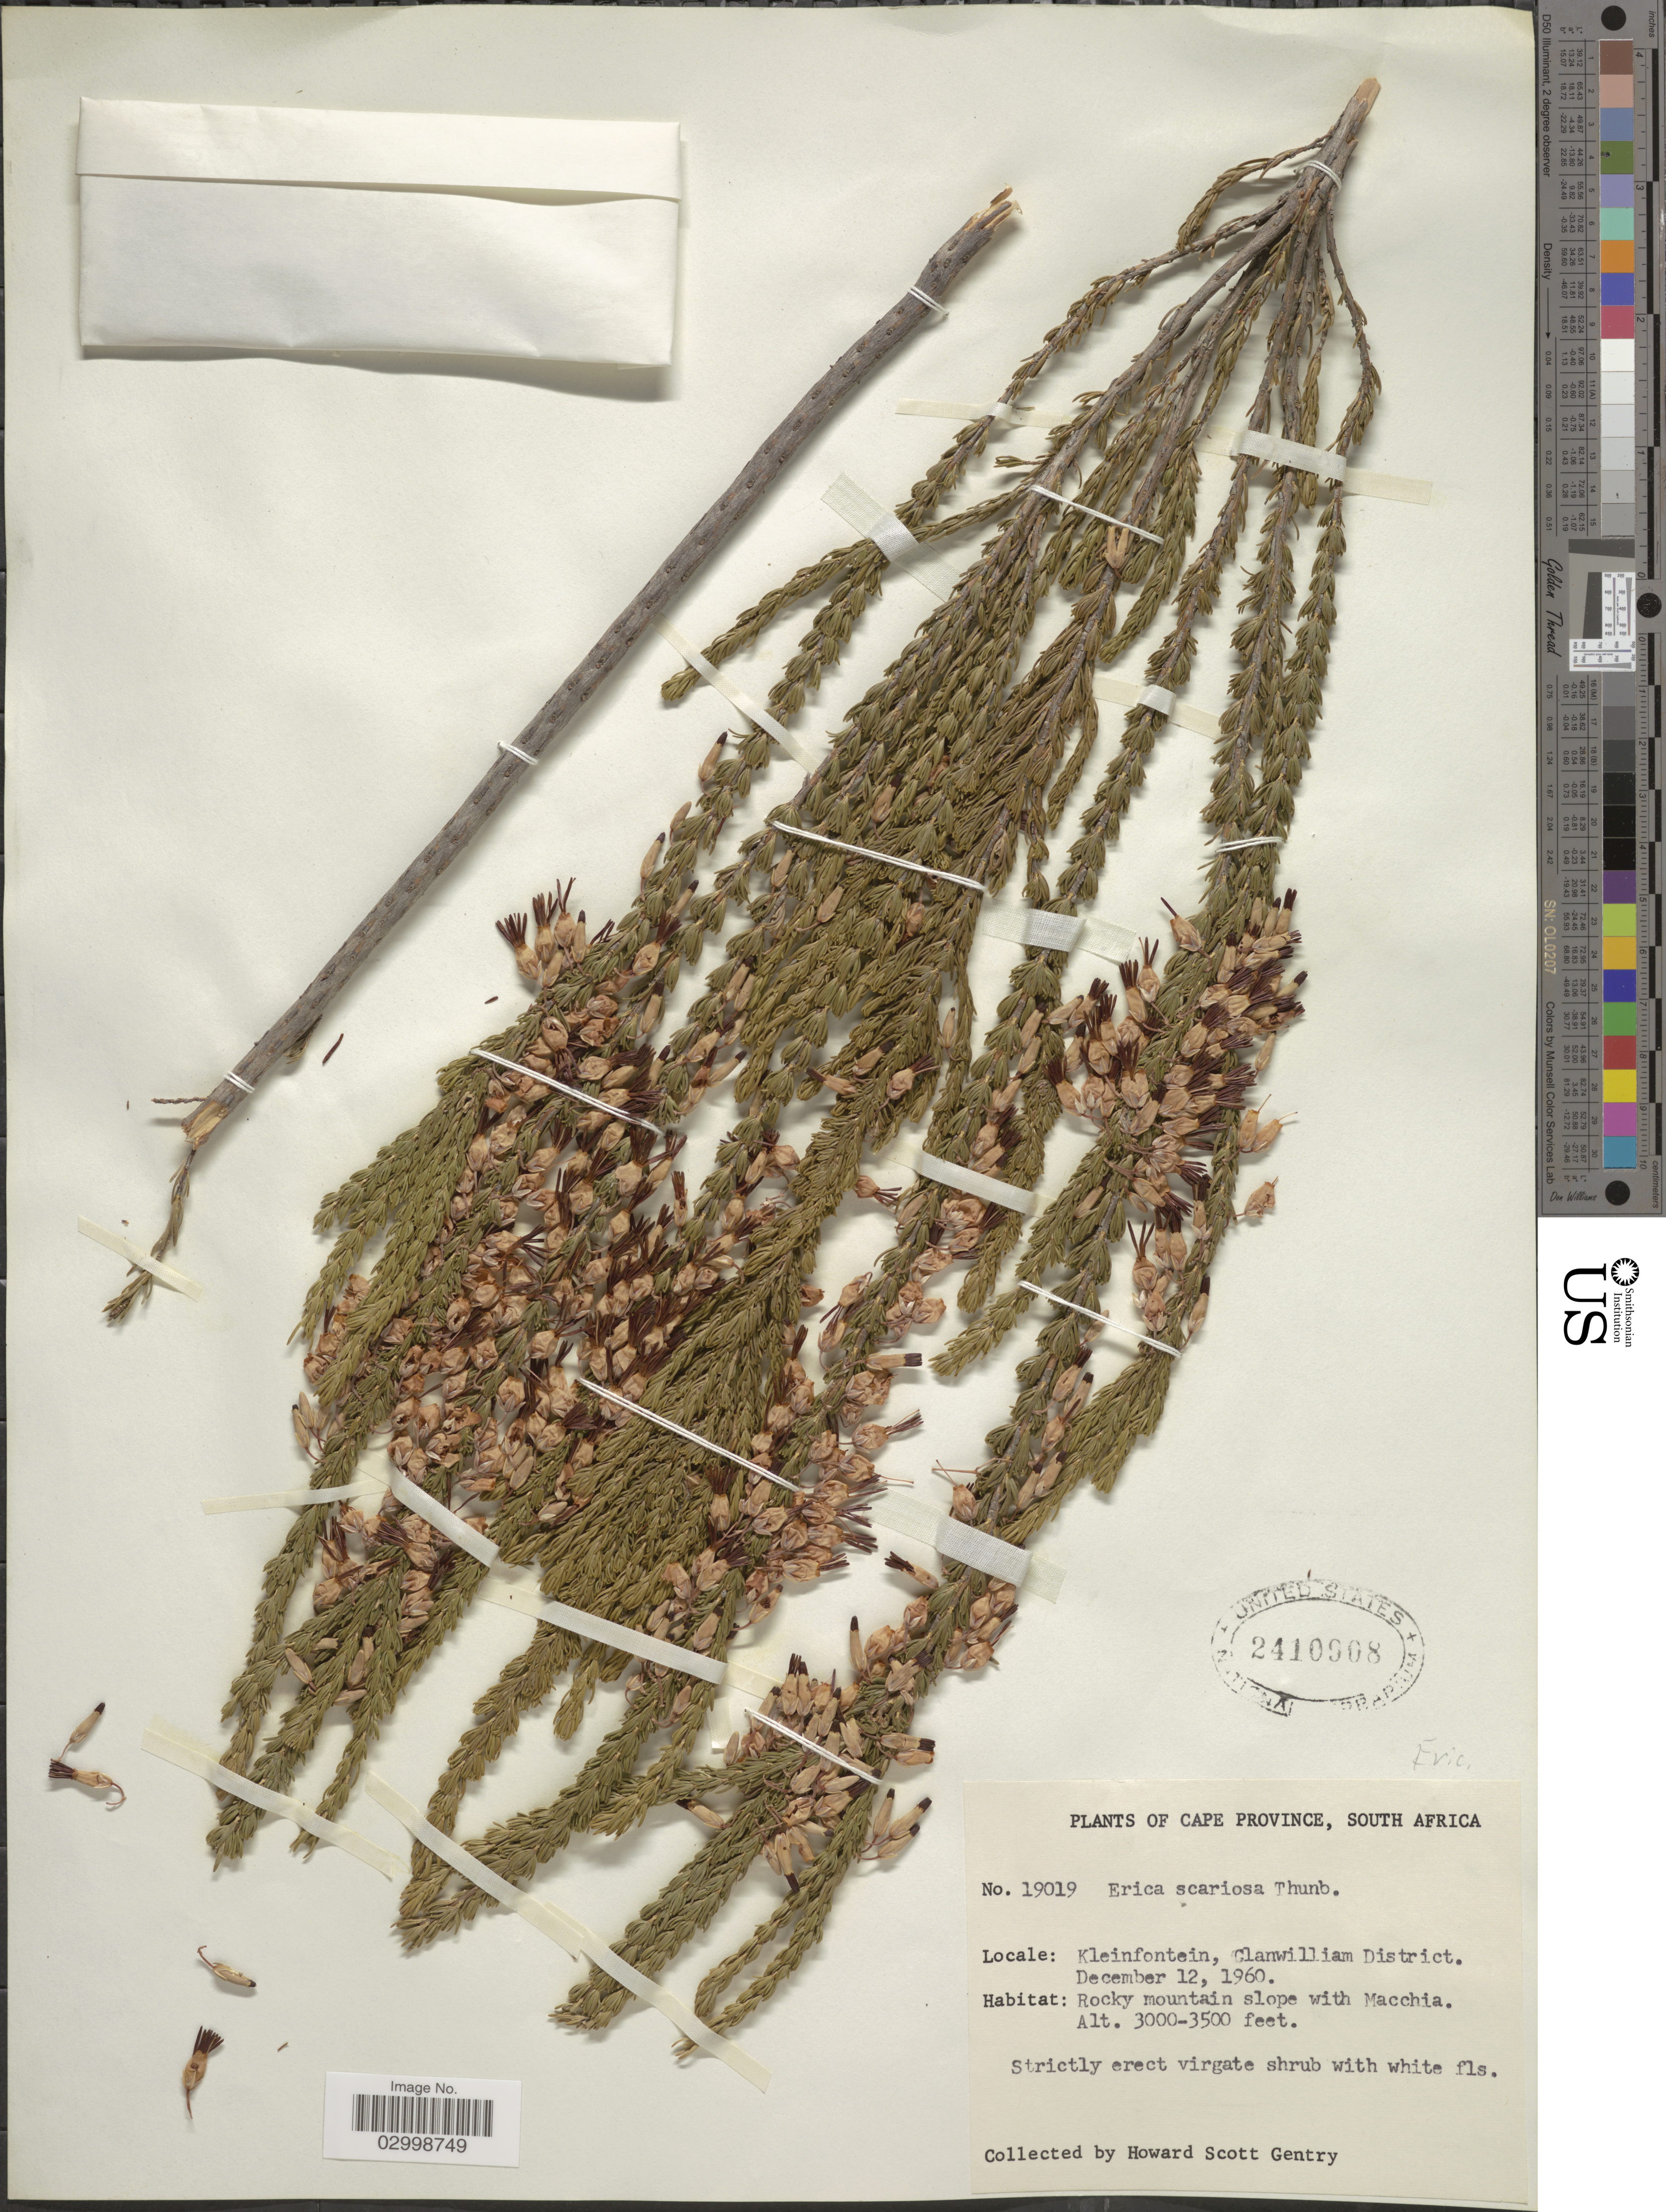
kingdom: Plantae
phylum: Tracheophyta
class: Magnoliopsida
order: Ericales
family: Ericaceae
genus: Erica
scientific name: Erica scariosa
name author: Thunb.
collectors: H. S. Gentry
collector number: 19019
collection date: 1960-12-12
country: South Africa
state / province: Western Cape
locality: Kleinfontein, Clanwilliam District. Rocky mountain slope with Macchia.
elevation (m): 914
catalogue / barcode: US 2410908